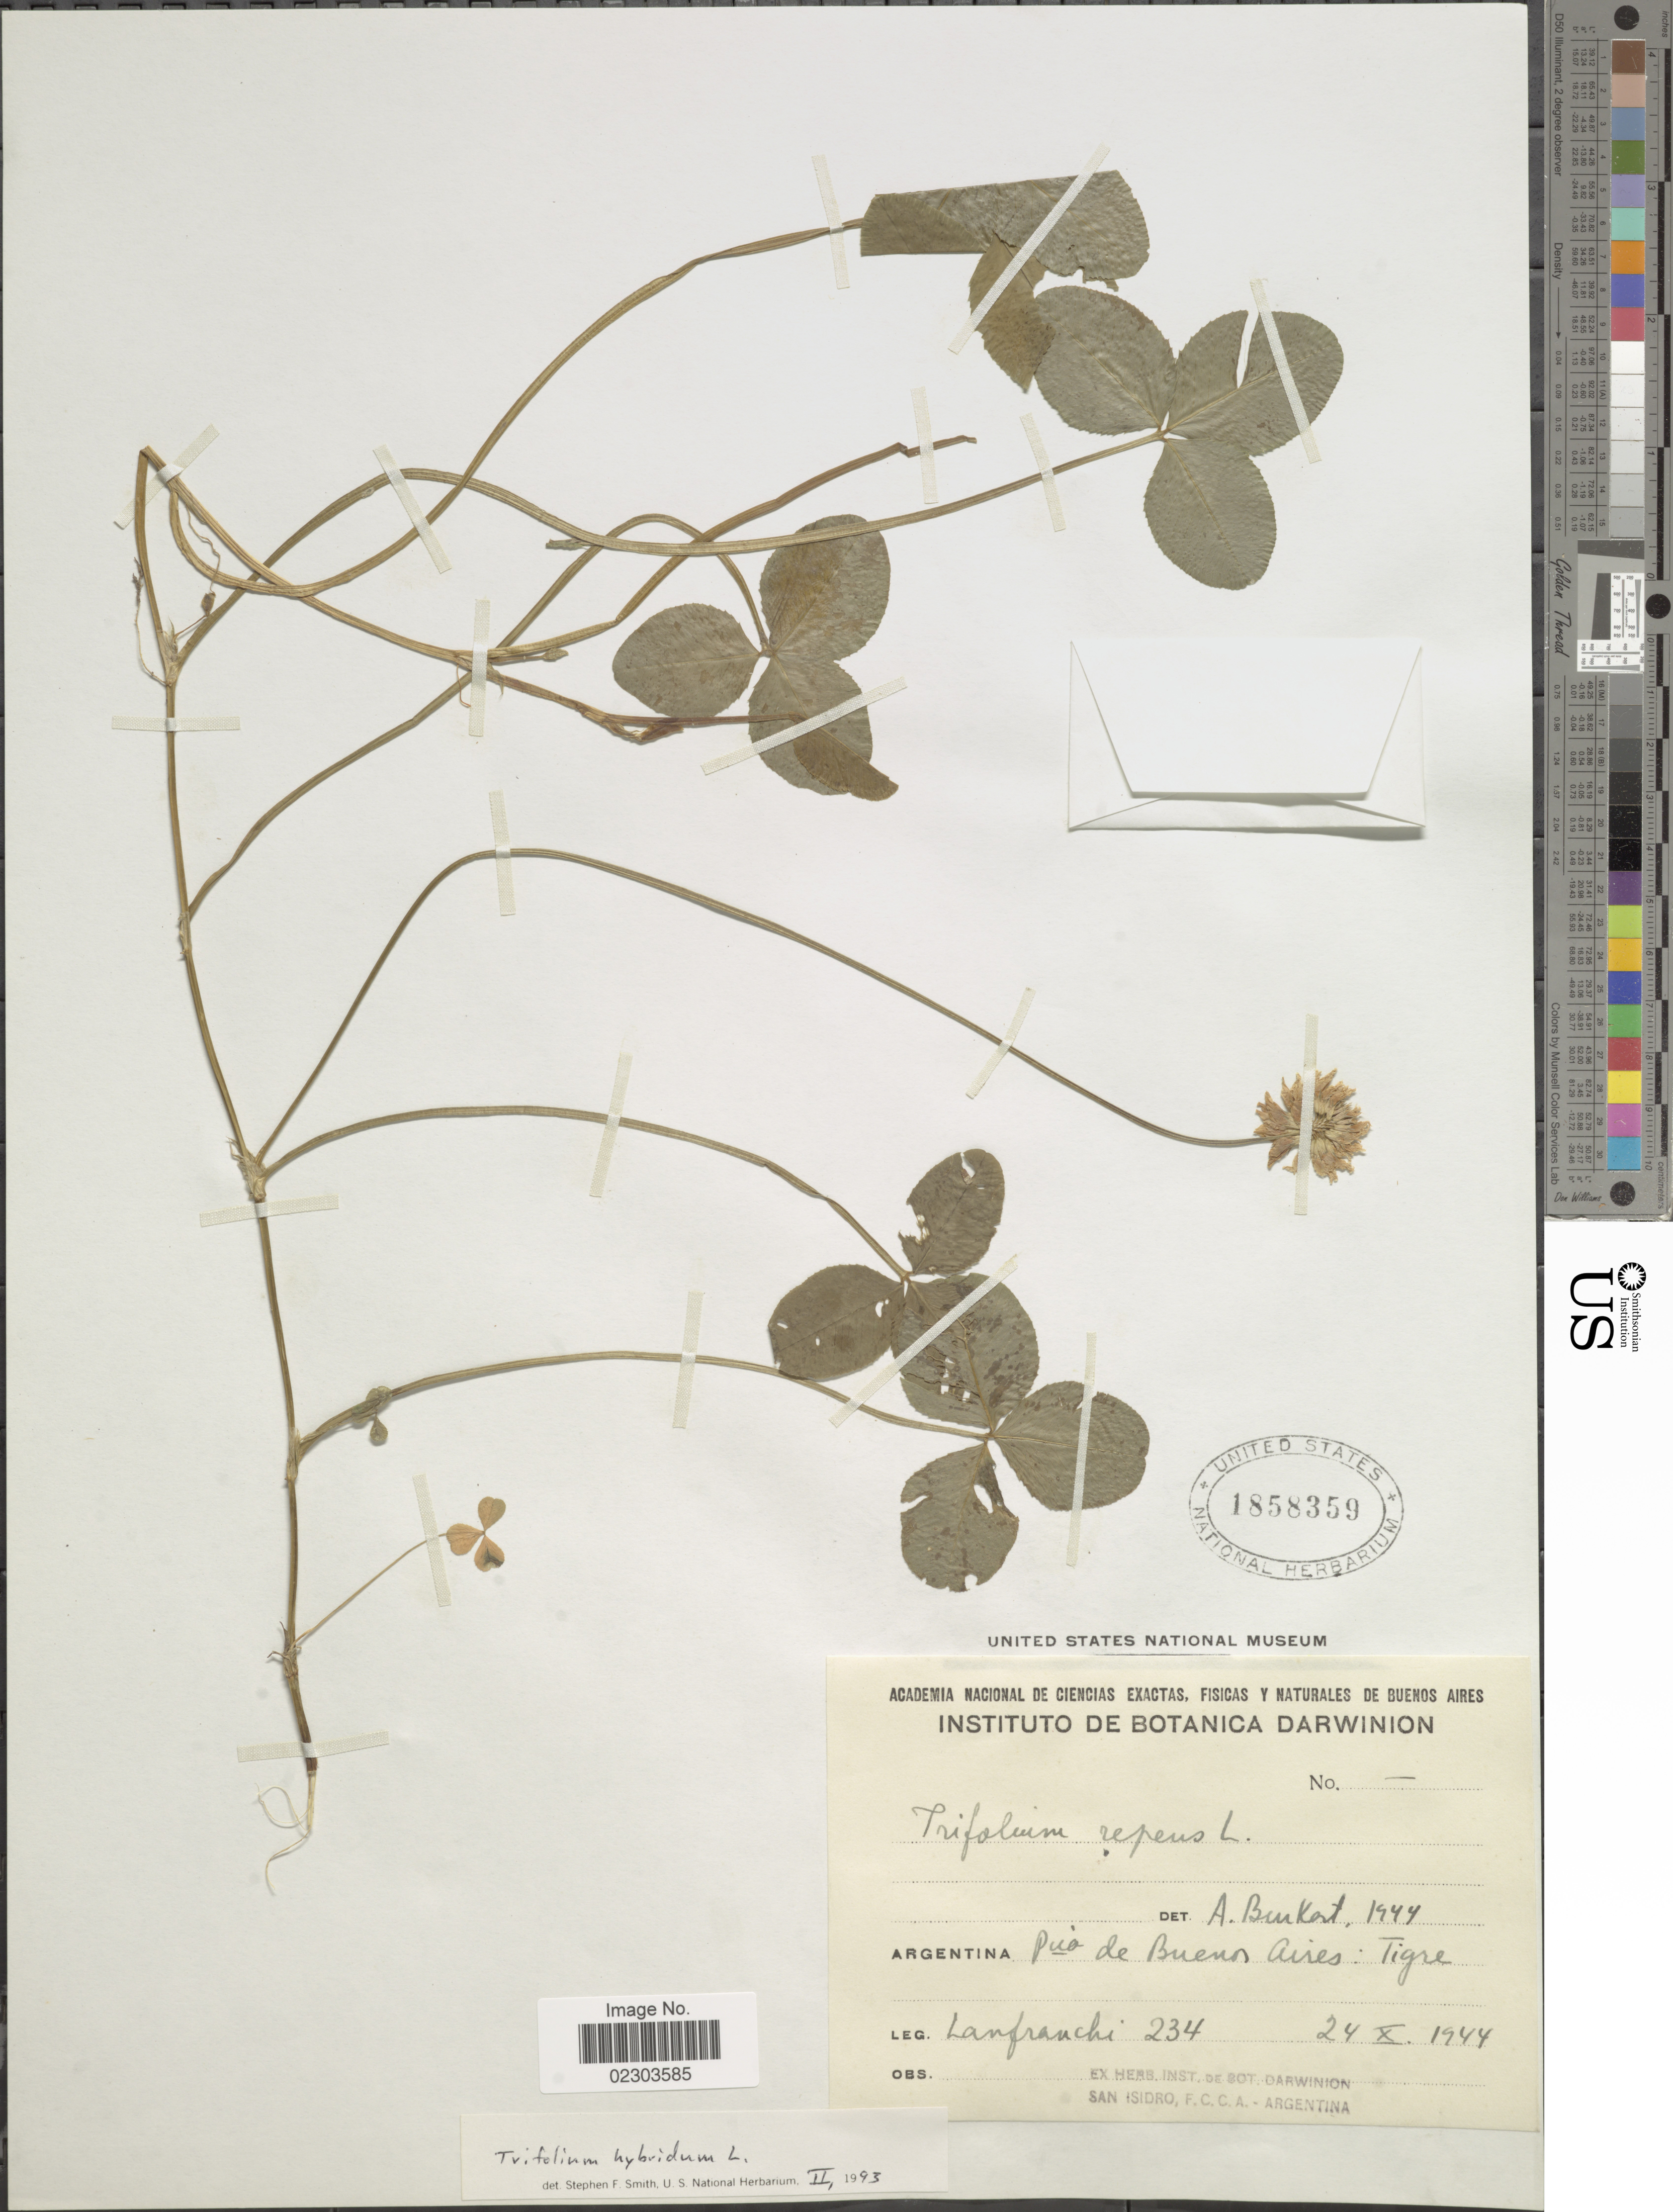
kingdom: Plantae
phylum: Tracheophyta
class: Magnoliopsida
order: Fabales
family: Fabaceae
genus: Trifolium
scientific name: Trifolium hybridum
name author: L.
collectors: Lanfranchi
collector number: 234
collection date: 1944-10-24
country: Argentina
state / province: Buenos Aires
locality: Tigre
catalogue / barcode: US 1858359